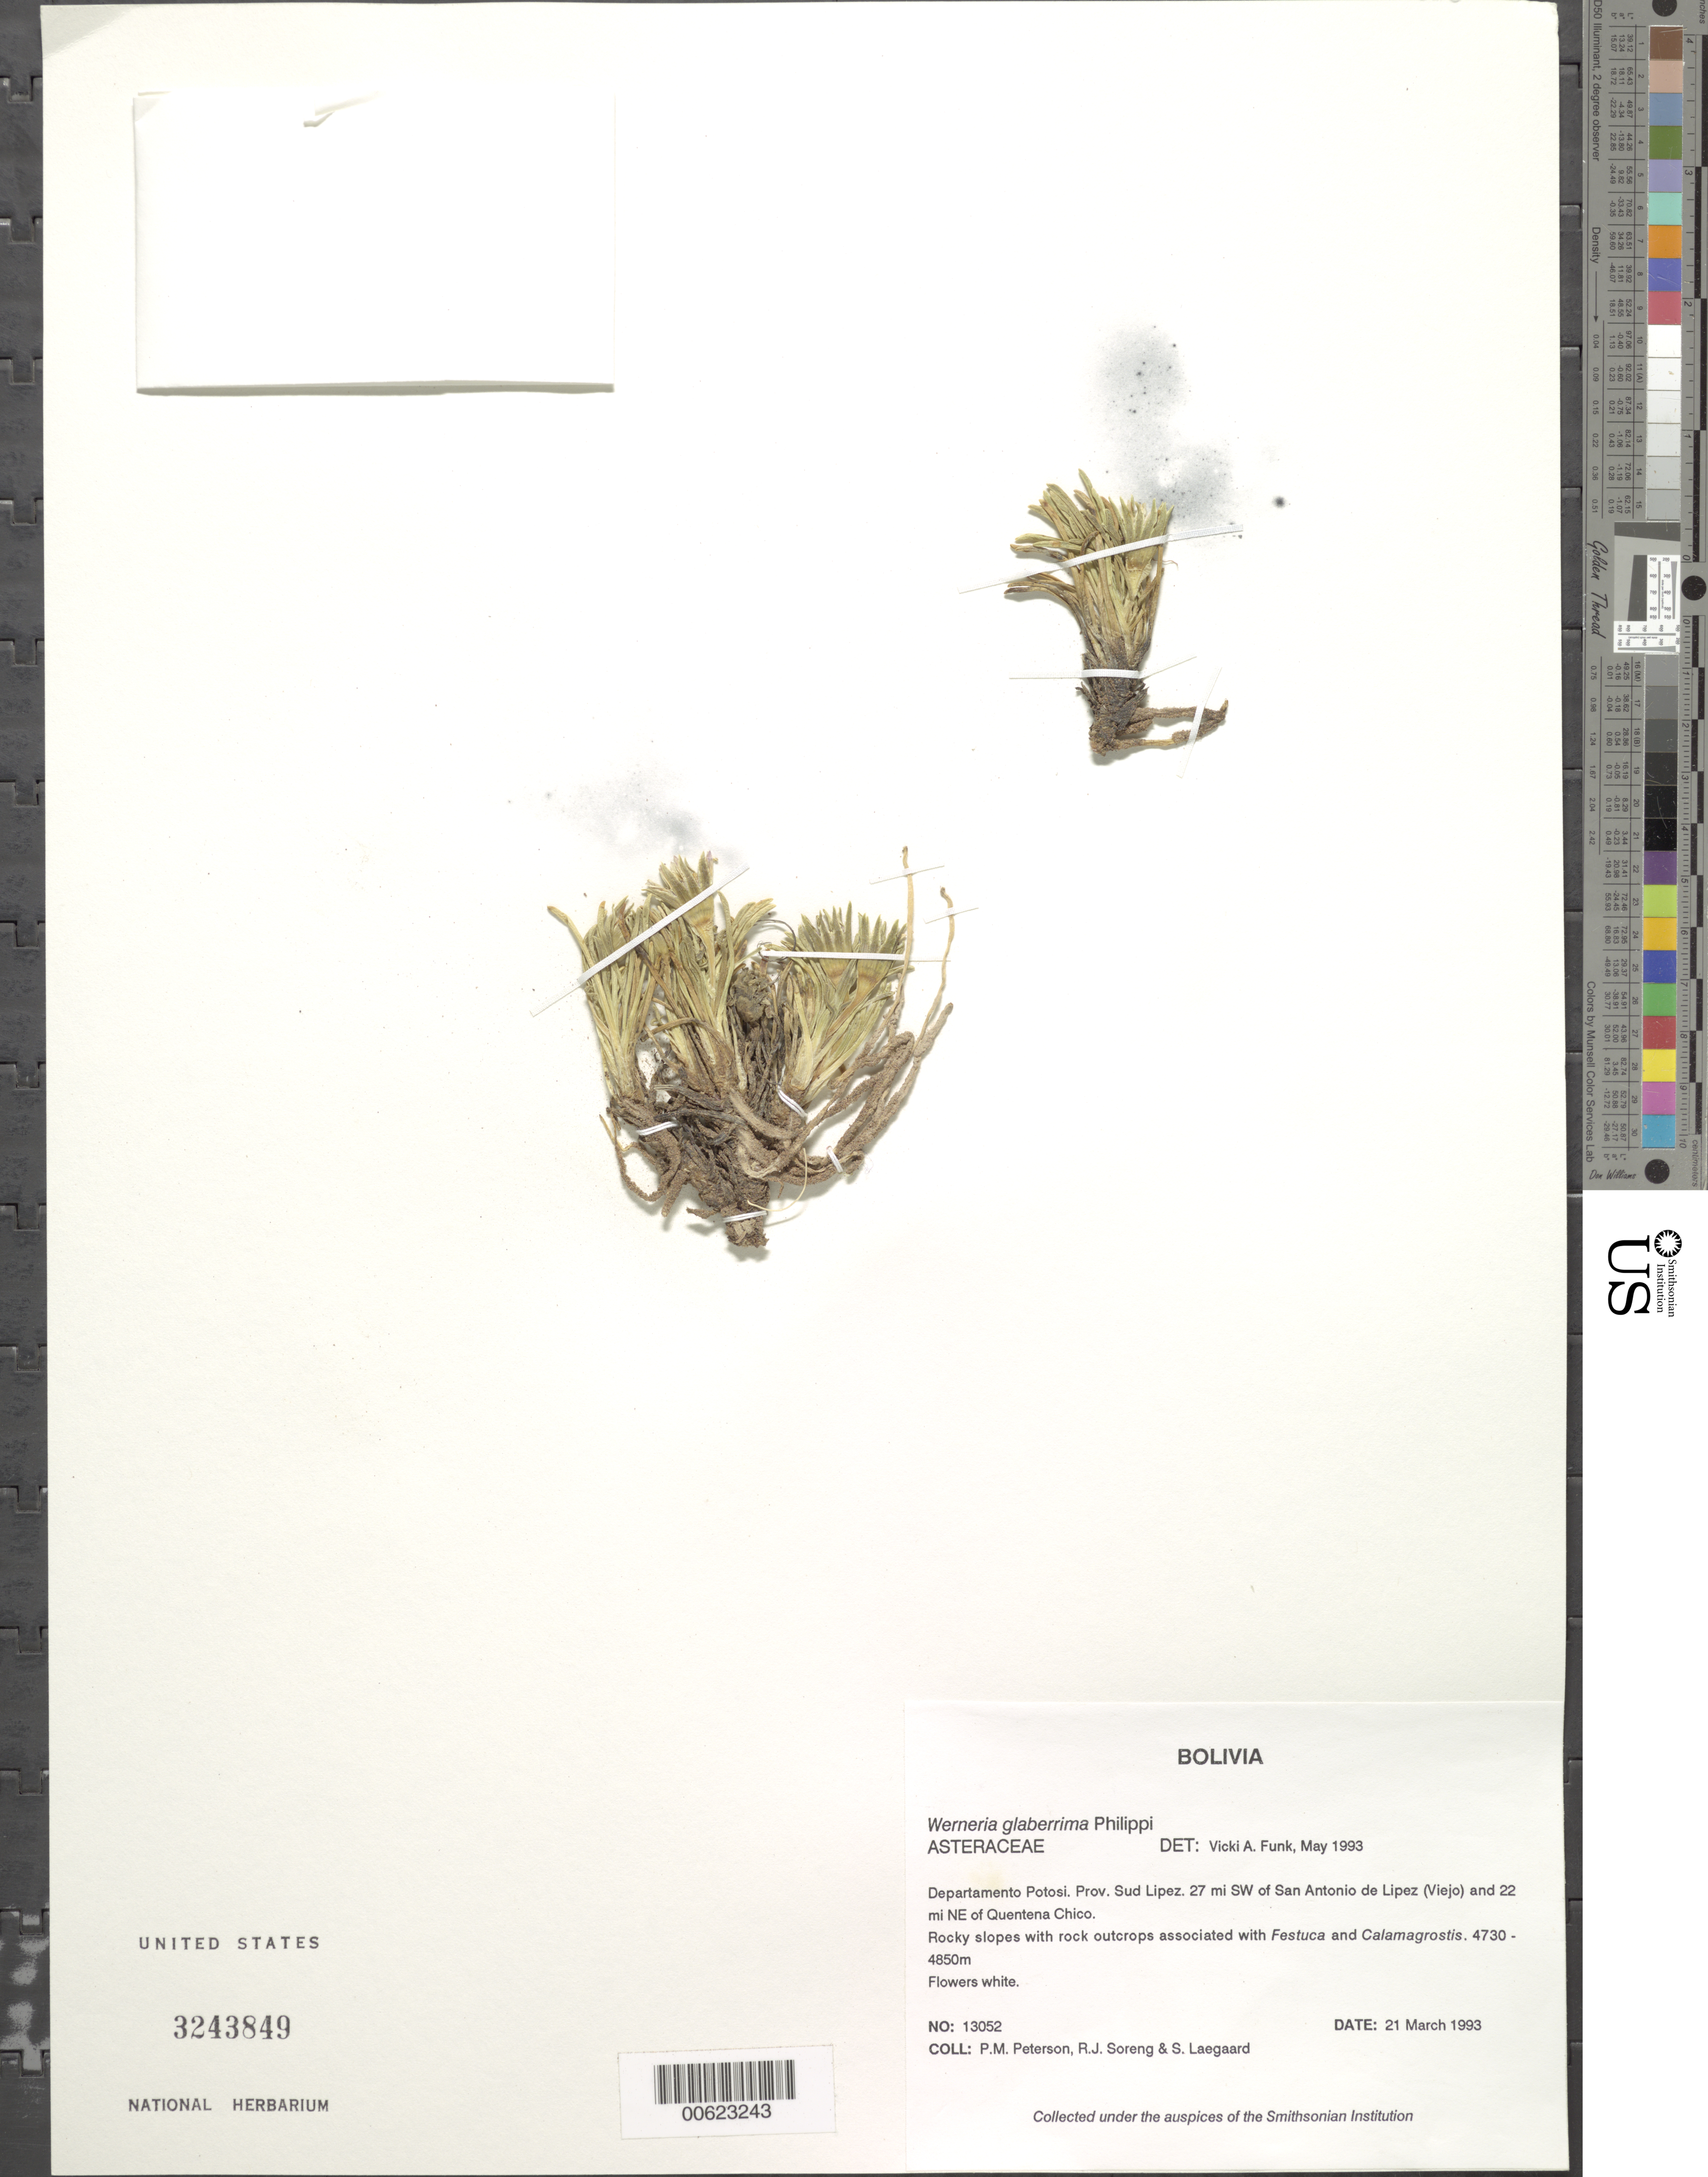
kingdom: Plantae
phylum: Tracheophyta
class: Magnoliopsida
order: Asterales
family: Asteraceae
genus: Werneria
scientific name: Werneria glaberrima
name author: Phil.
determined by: Funk, Vicki A., (BOT), Smithsonian Institution - National Museum of Natural History (UNITED STATES)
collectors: P. M. Peterson, R. J. Soreng & S. Lægaard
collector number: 13052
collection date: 1993-03-21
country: Bolivia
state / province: Potosi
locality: Prov. Sud Lipez. 27 mi SW of San Antonio de Lipez (Viejo) and 22 mi NE of Quentena Chico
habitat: Rocky slopes with rock outcrops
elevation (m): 4850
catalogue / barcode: US 3243849